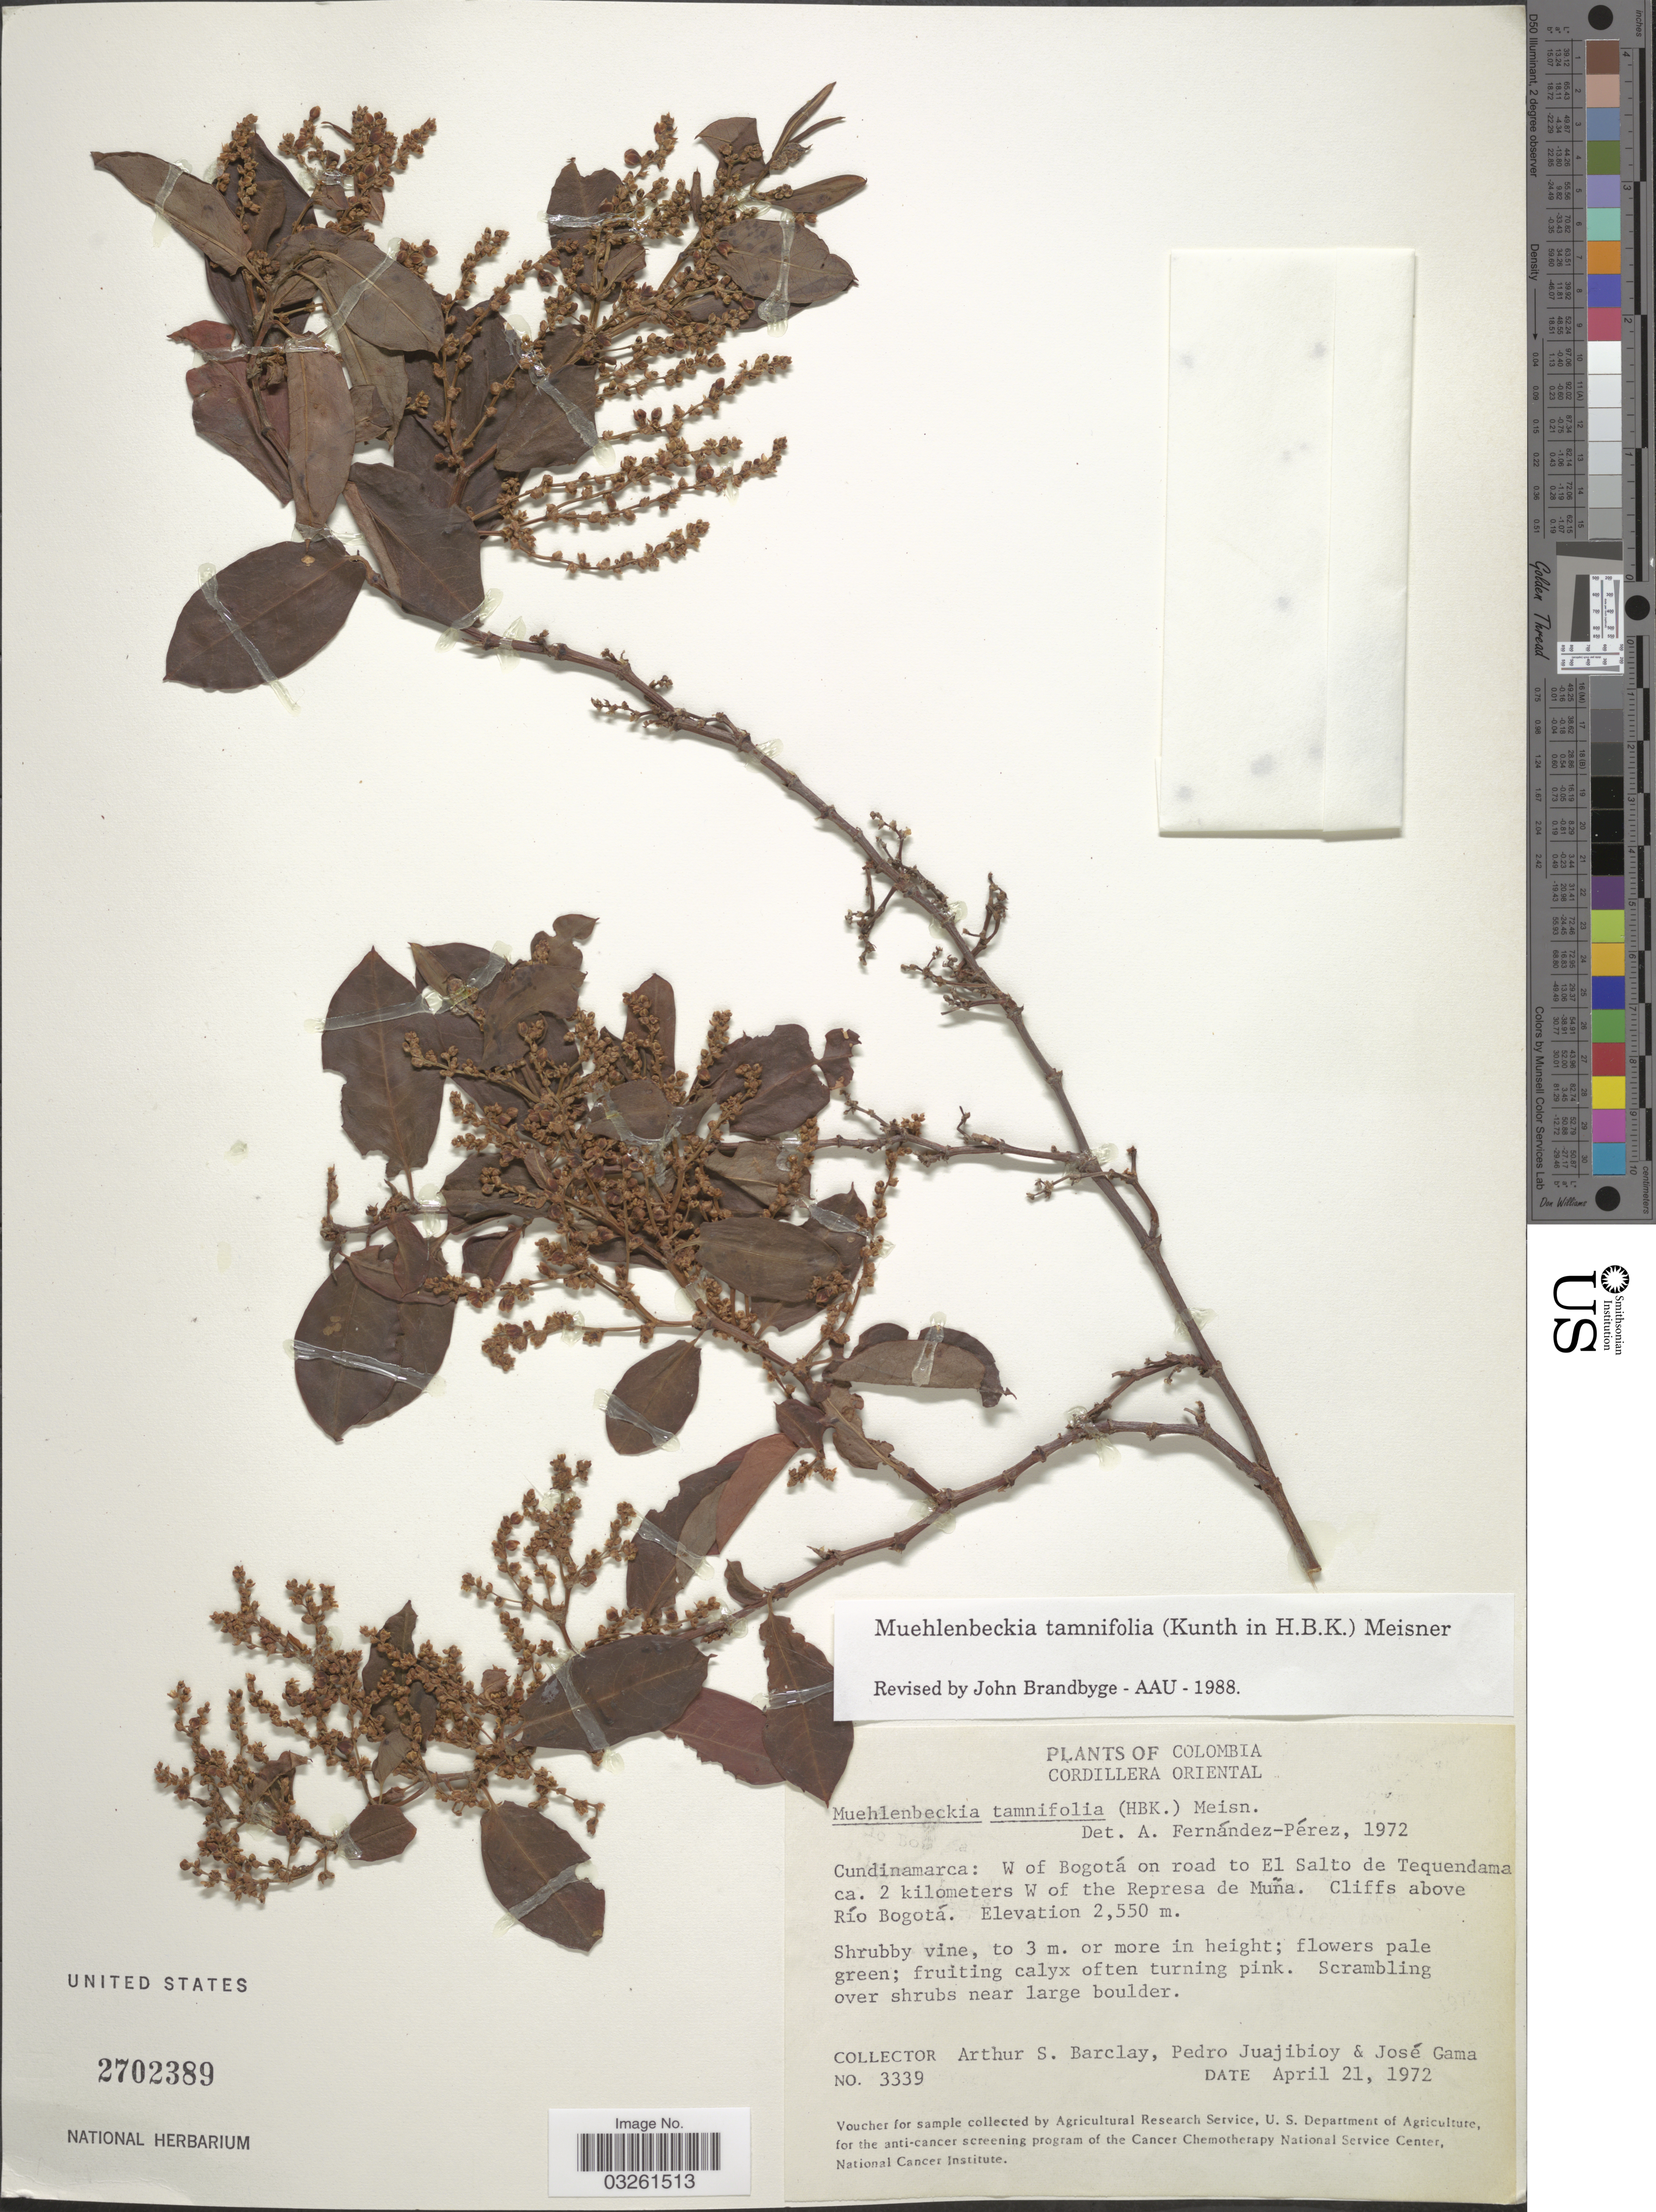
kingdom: Plantae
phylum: Tracheophyta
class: Magnoliopsida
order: Caryophyllales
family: Polygonaceae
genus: Muehlenbeckia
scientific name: Muehlenbeckia tamnifolia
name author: (Kunth) Meisn.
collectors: A. S. Barclay, P. Juajibioy & J. Gama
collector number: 3339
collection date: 1972-04-21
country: Colombia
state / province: Cundinamarca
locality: Cordillera Oriental, W. of Bogotá on road to El Salto de Tequendama ca. 2 kilometers W of the Represa de Muña. Cliffs above Río Bogotá.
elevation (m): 2550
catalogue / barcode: US 2702389